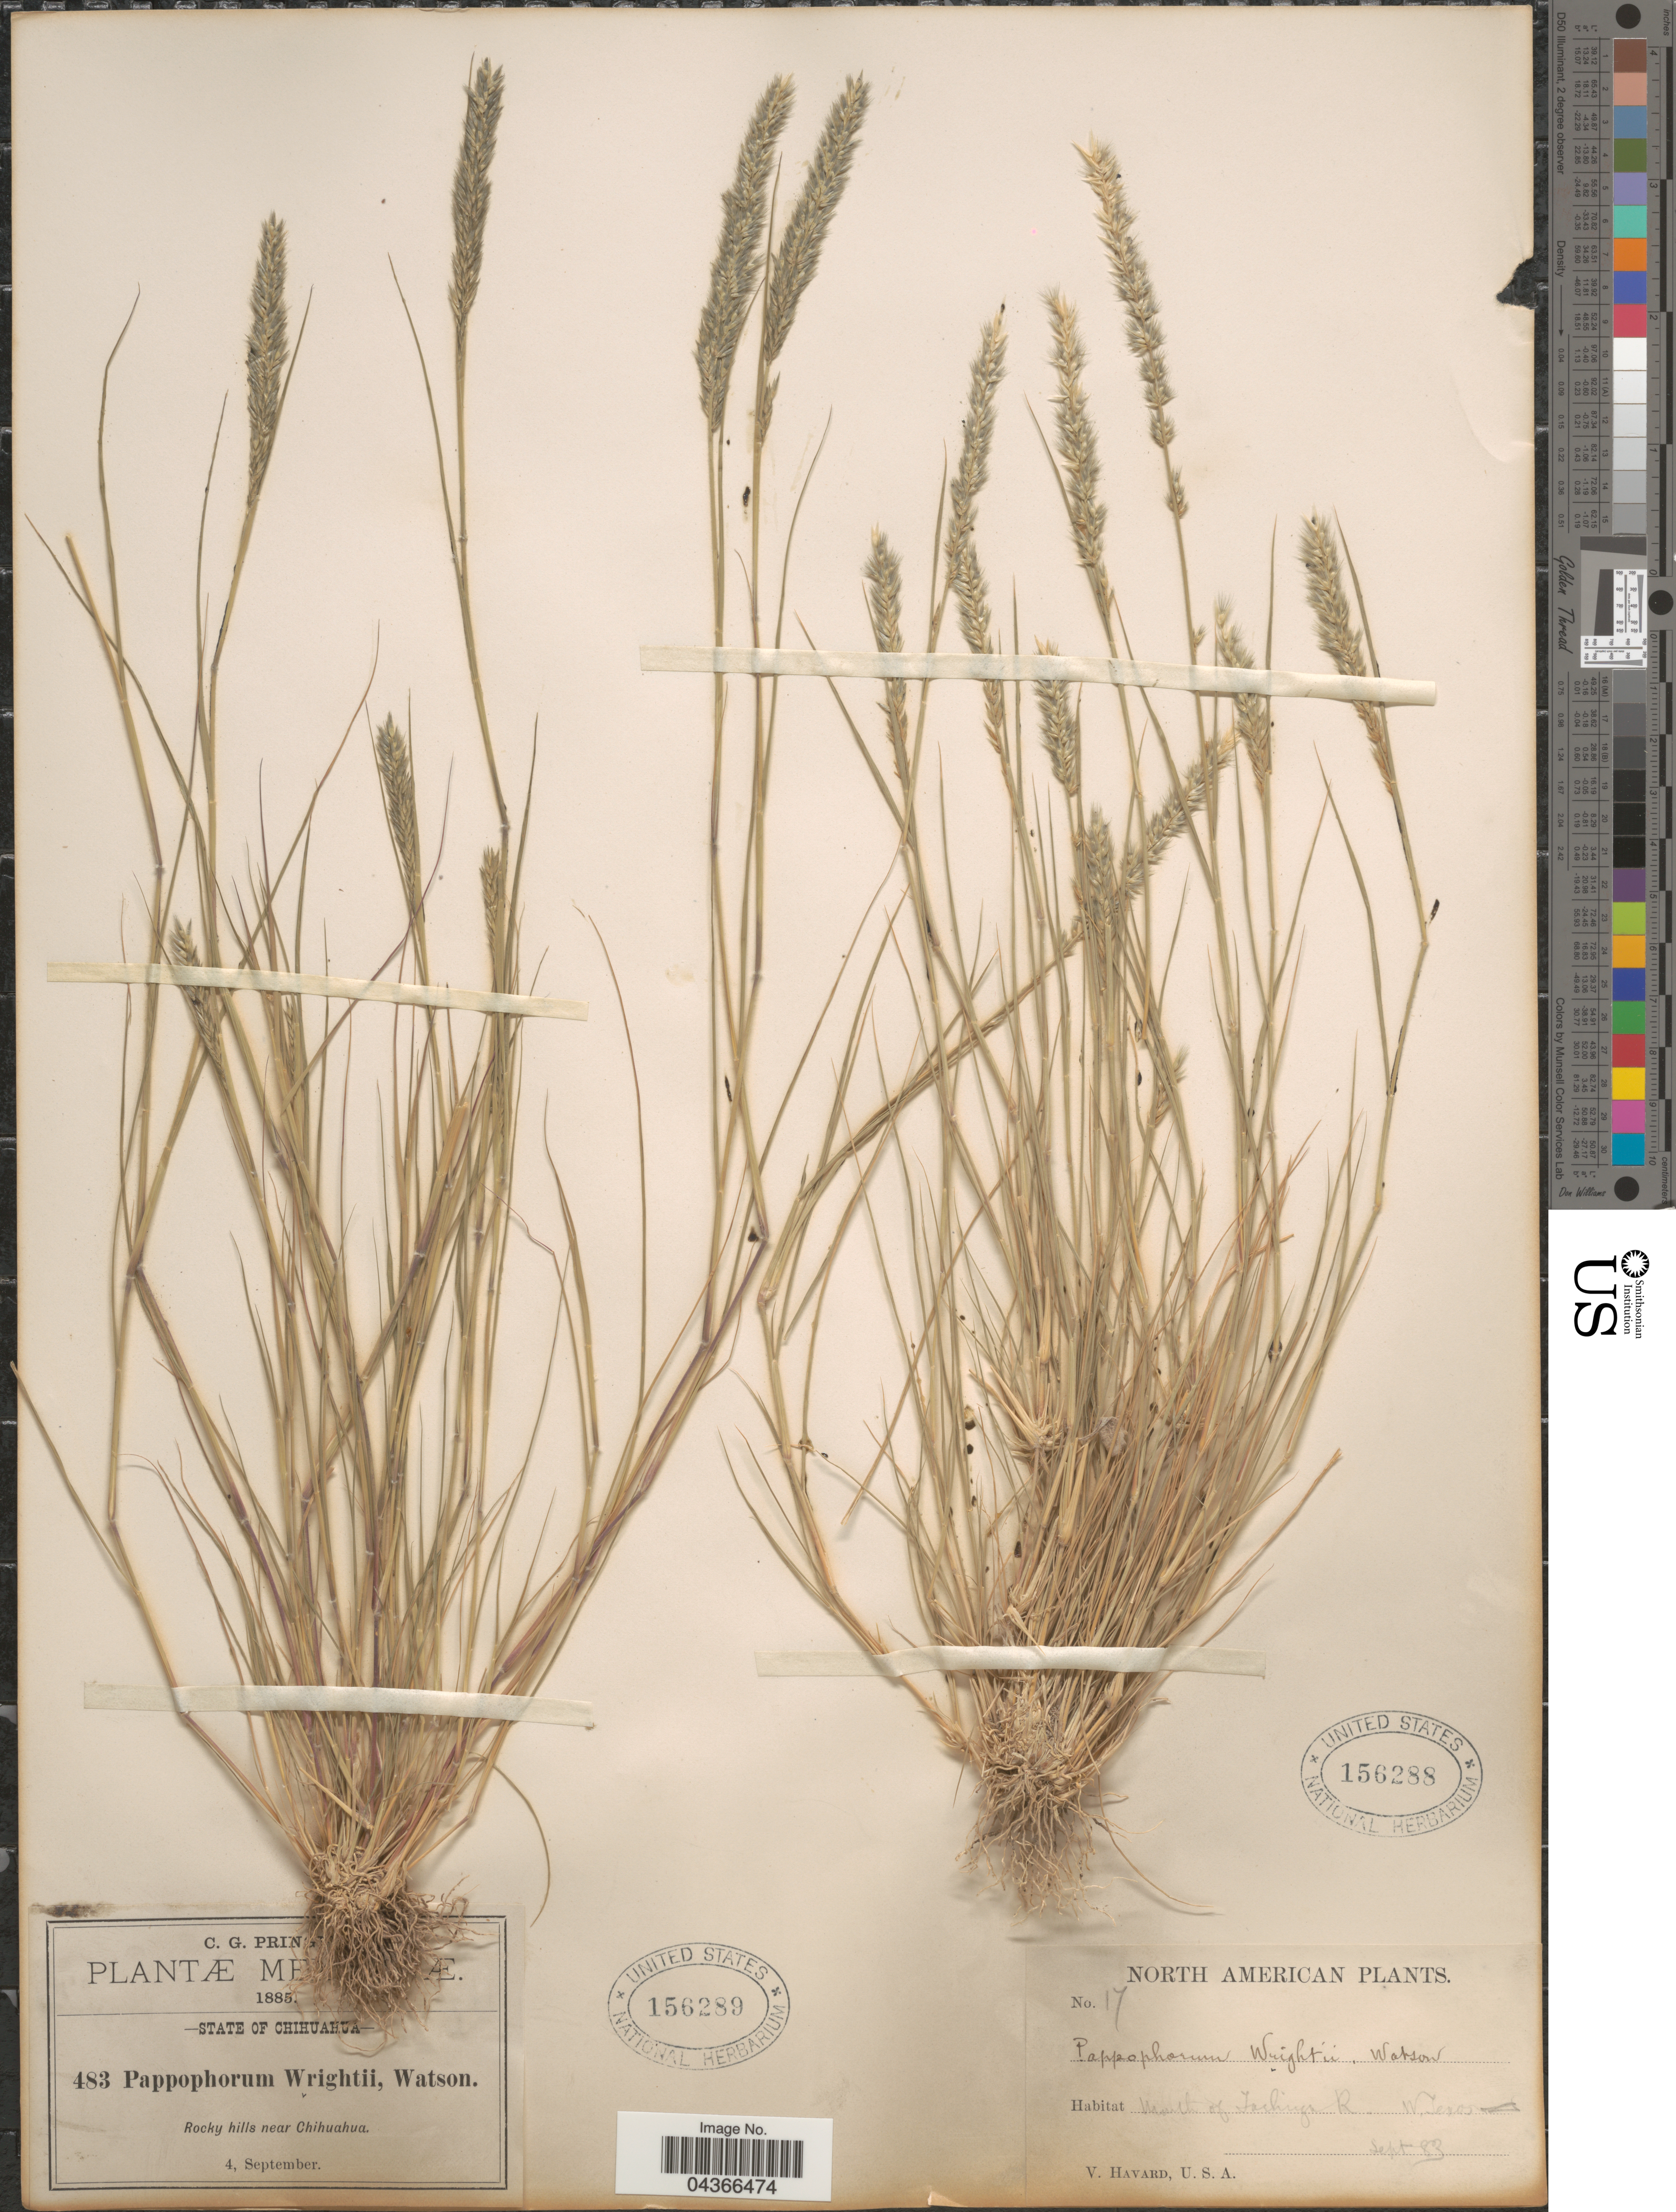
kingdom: Plantae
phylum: Tracheophyta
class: Liliopsida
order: Poales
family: Poaceae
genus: Enneapogon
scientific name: Enneapogon desvauxii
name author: P. Beauv.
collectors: V. Havard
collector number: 17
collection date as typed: Transcribed d/m/y: /9/83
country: United States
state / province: Texas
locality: Mouth of Tarlinga R. W. Texas.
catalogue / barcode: US 156288-2